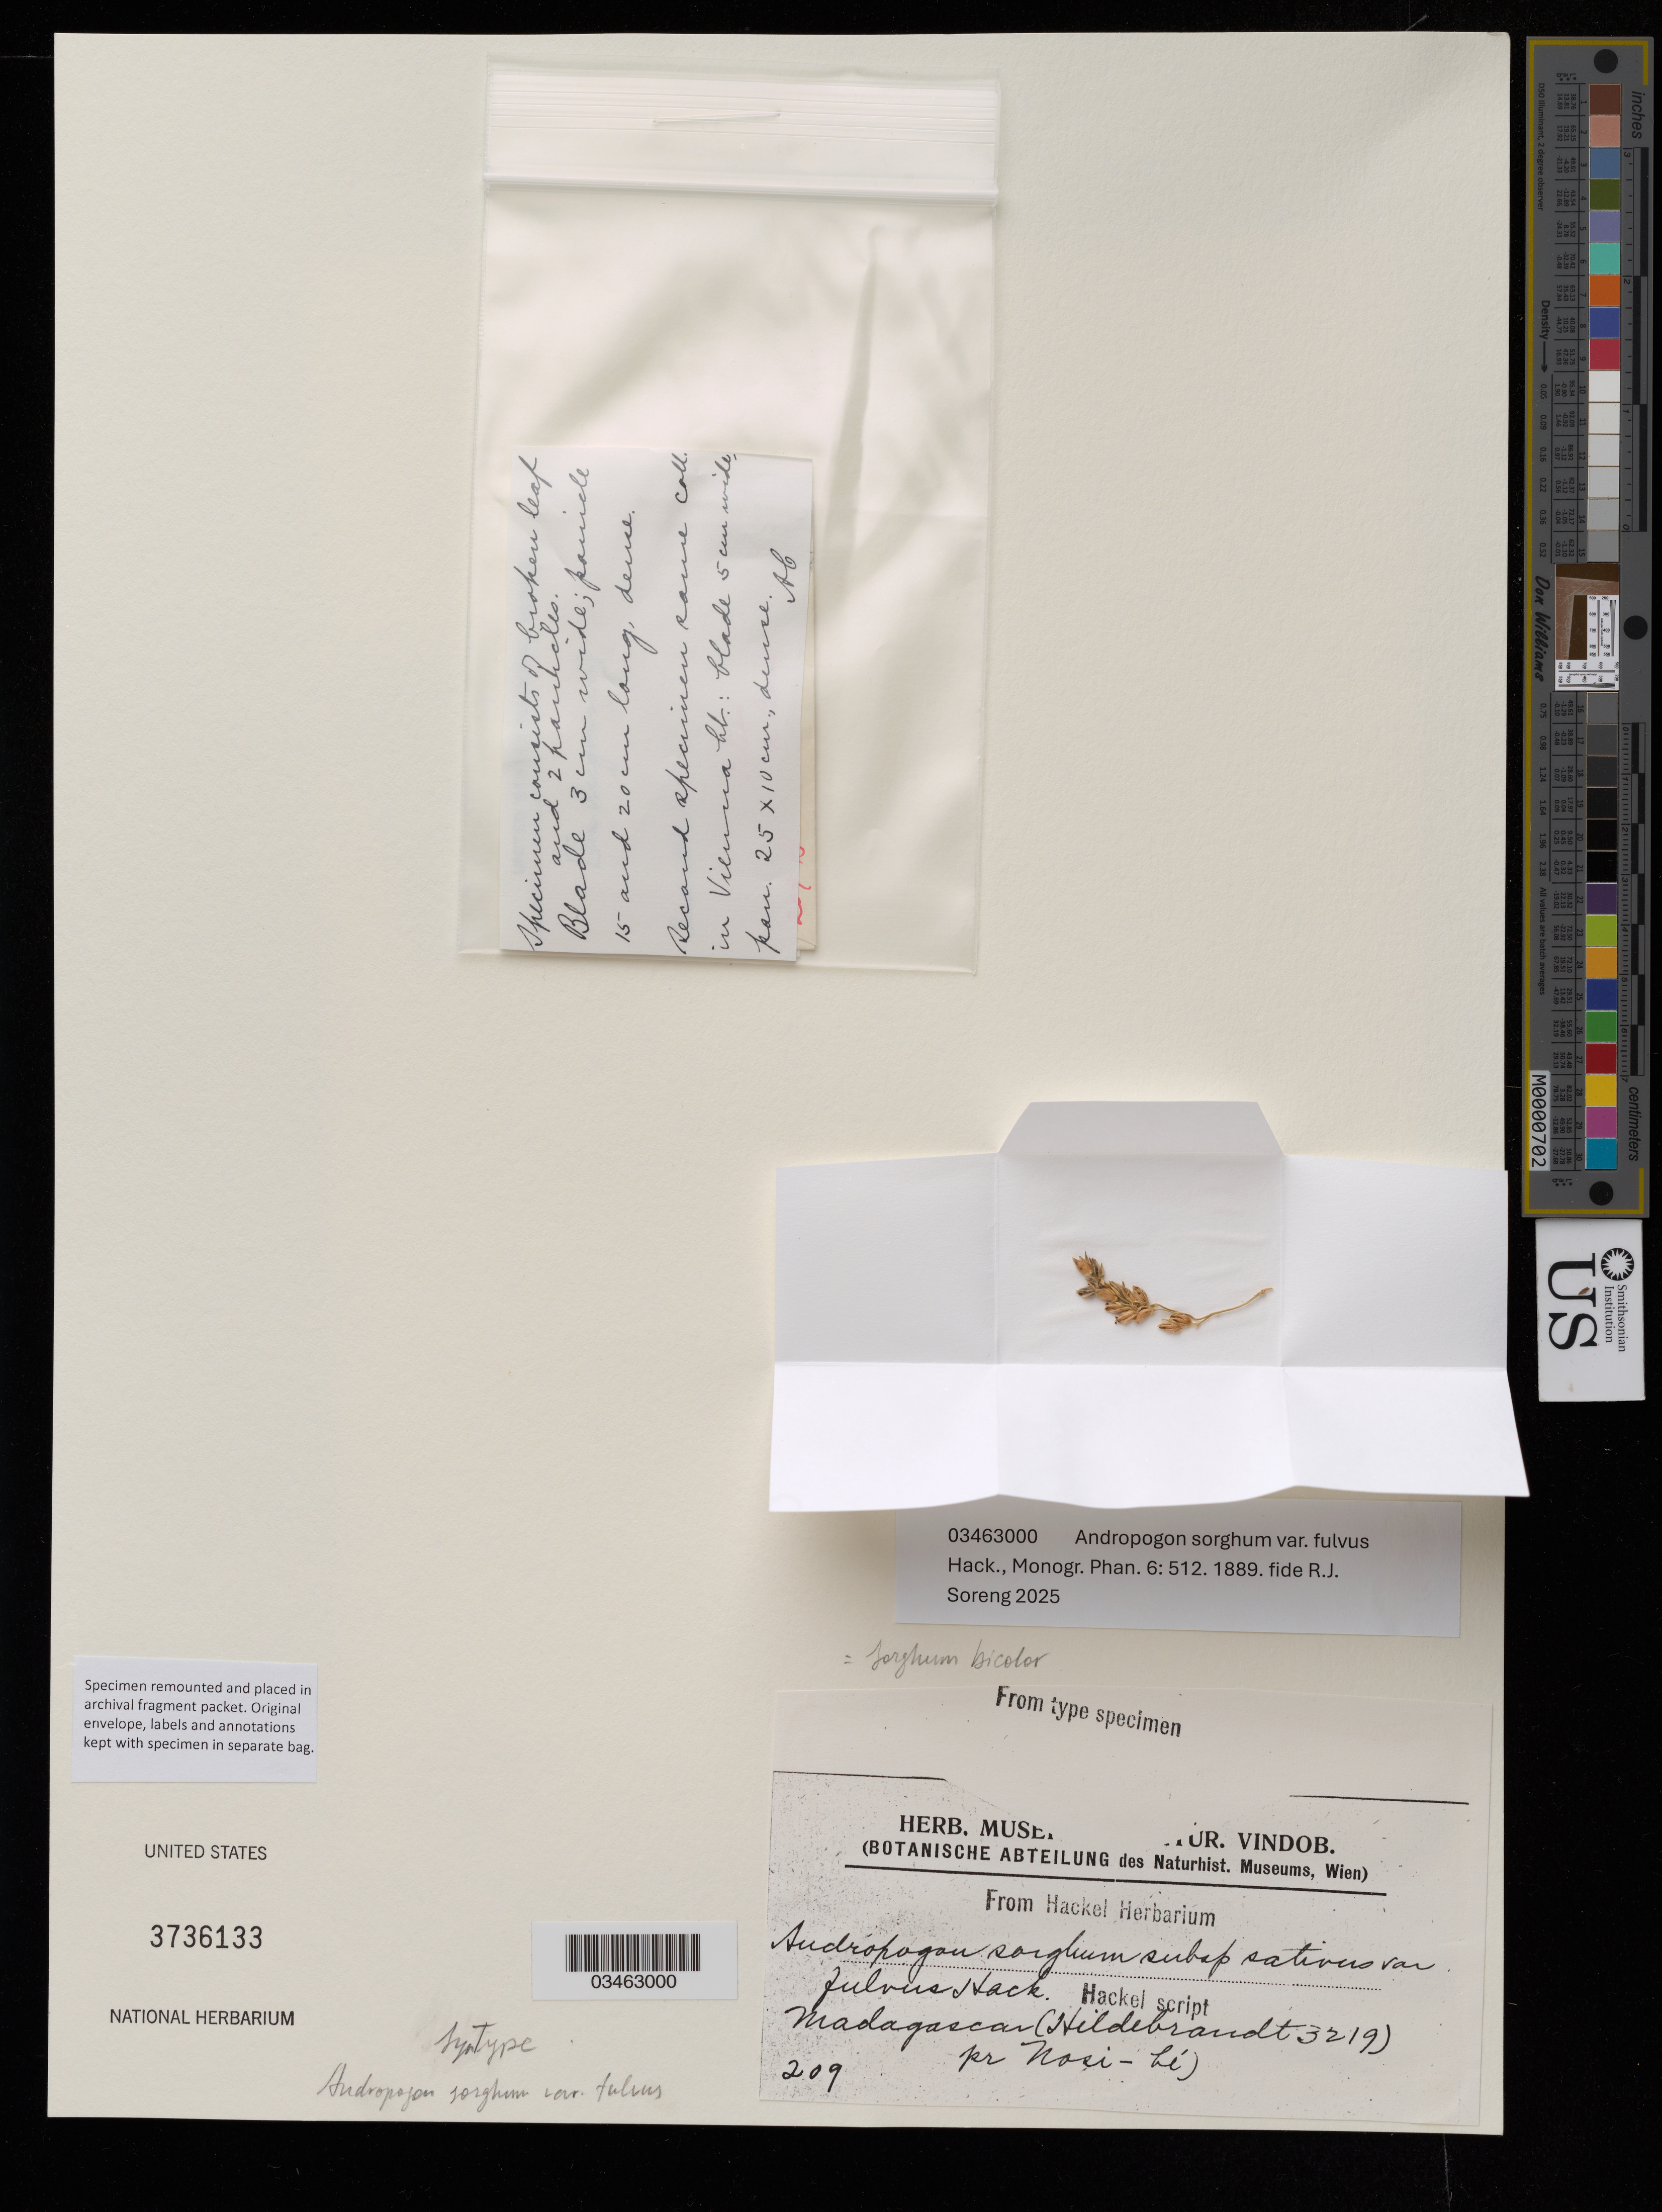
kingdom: Plantae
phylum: Tracheophyta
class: Liliopsida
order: Poales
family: Poaceae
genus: Andropogon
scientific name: Andropogon sorghum var. fulvus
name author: Hack.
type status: Syntype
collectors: J. Hildebrandt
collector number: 3219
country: Madagascar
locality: Nosi Be.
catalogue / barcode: US 3736133